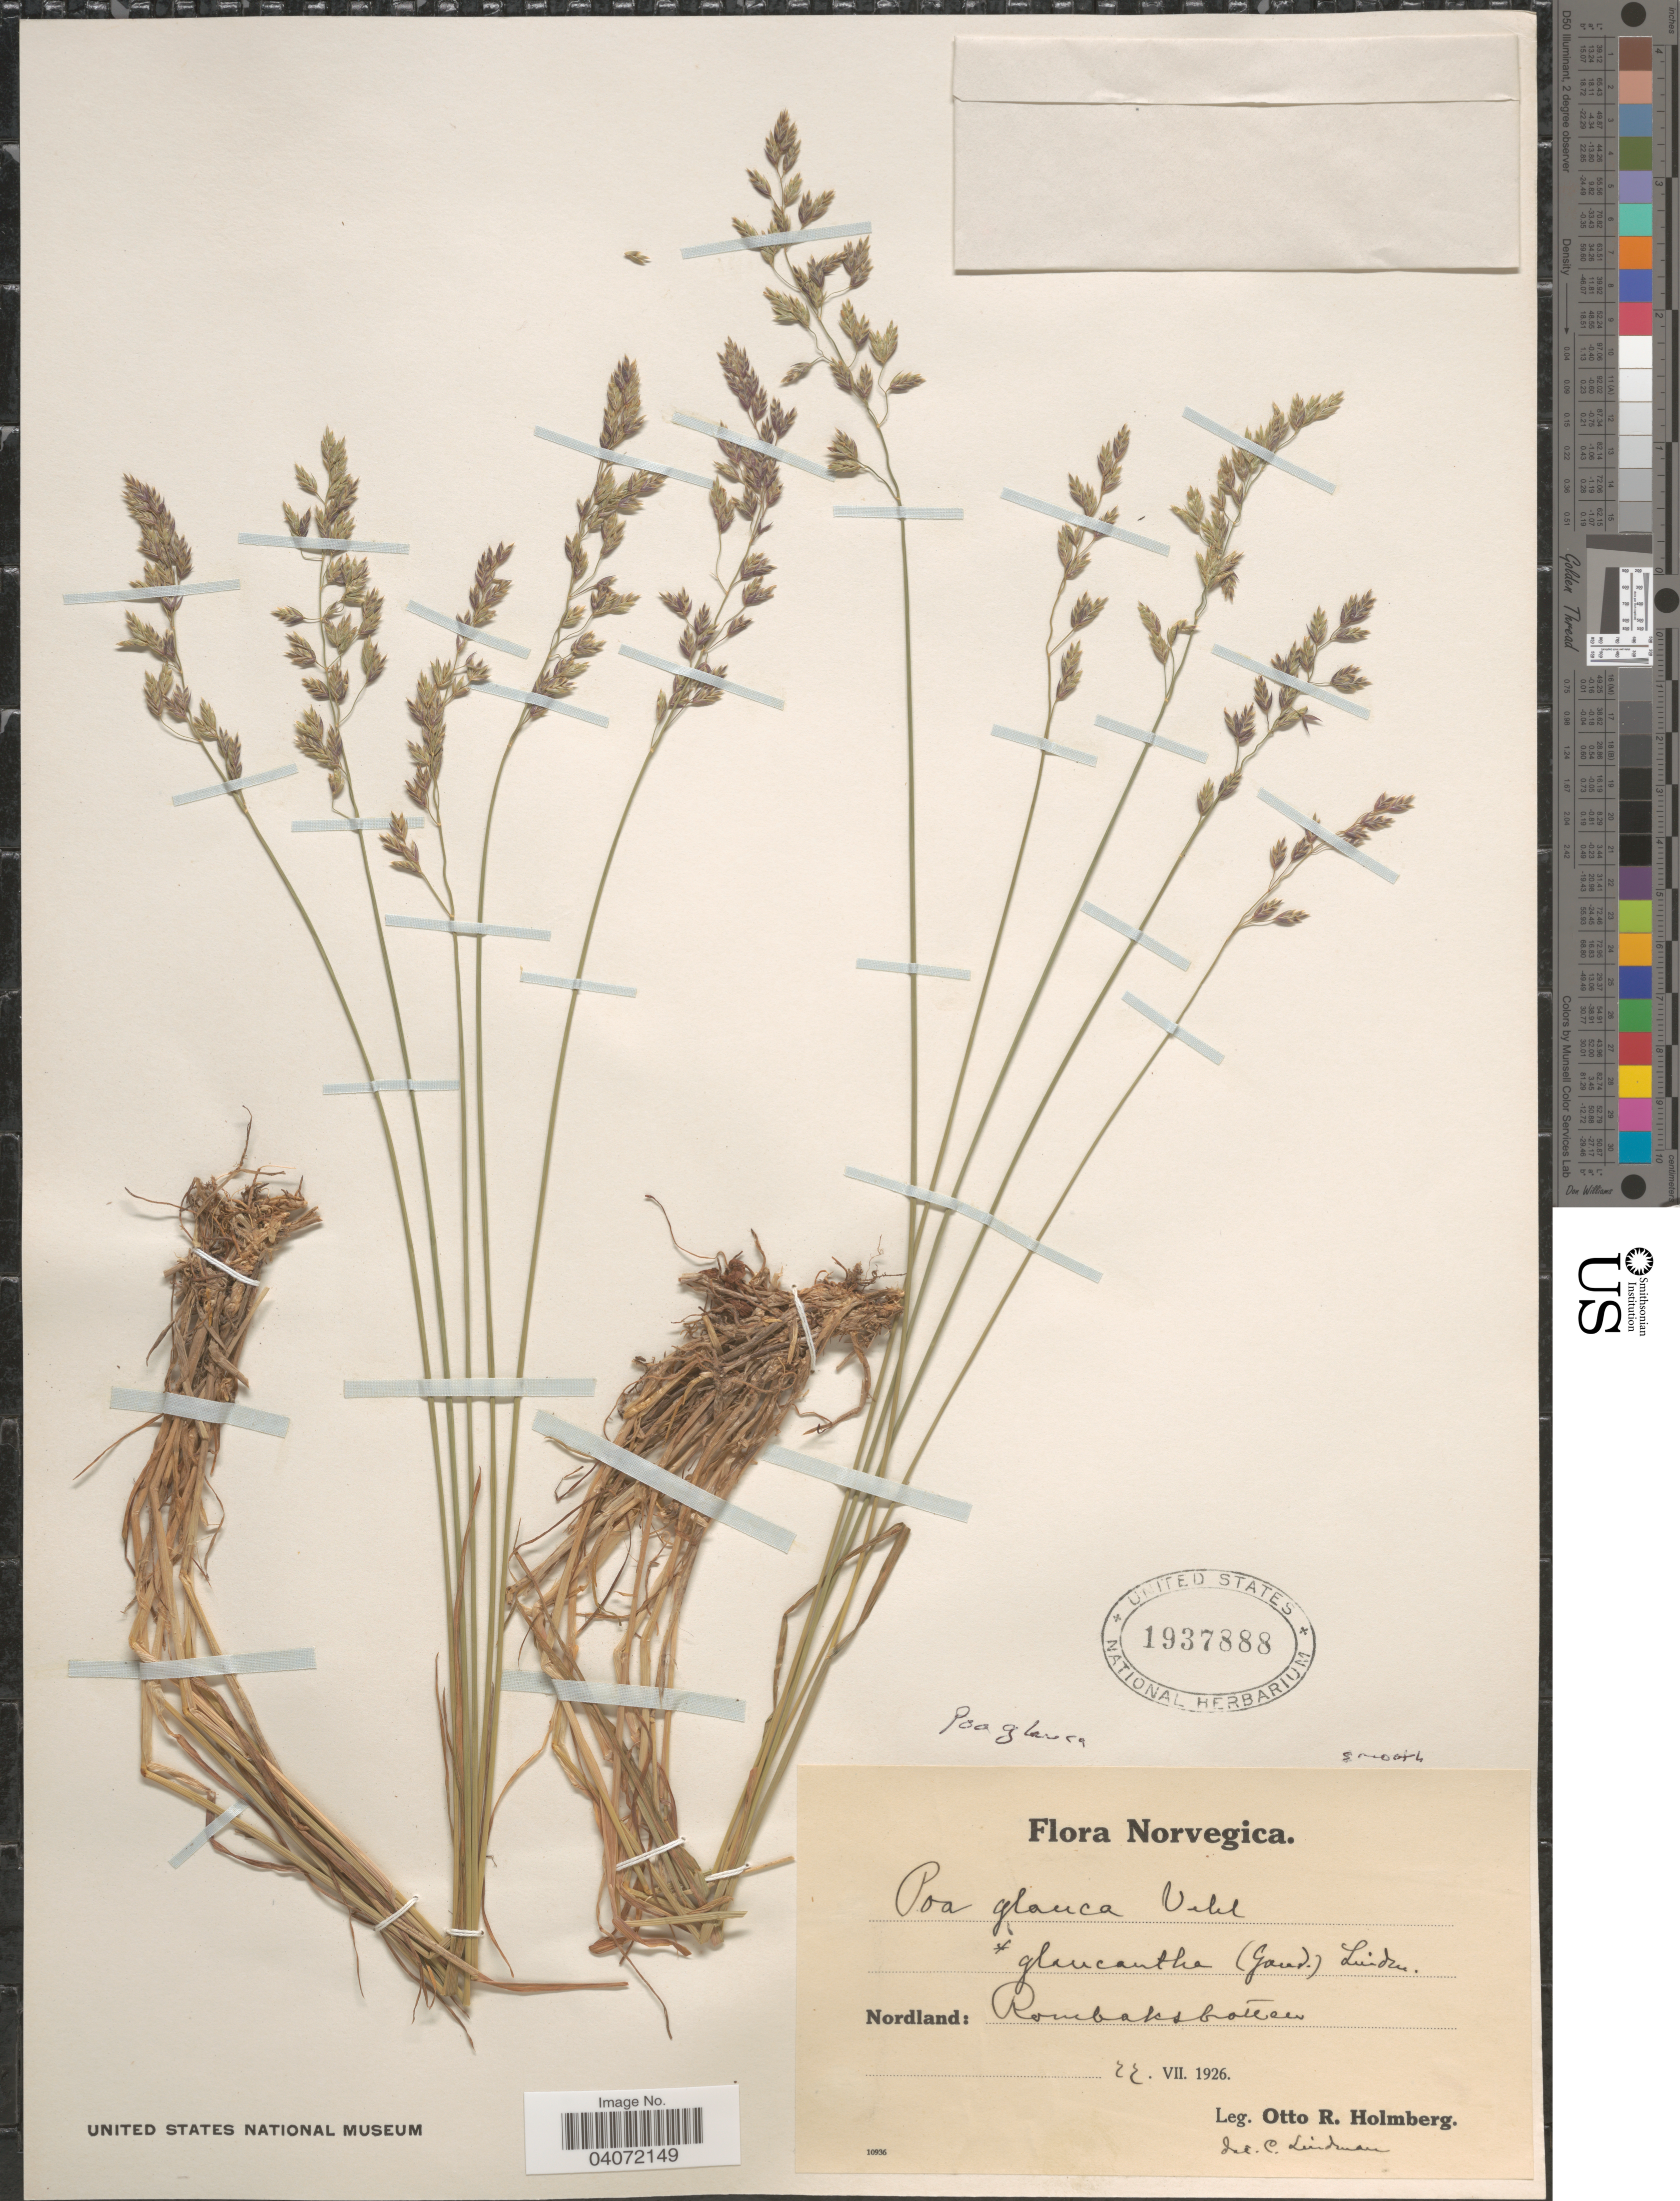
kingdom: Plantae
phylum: Tracheophyta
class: Liliopsida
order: Poales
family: Poaceae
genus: Poa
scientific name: Poa glauca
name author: Vahl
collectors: O. Holmberg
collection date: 1926-07-22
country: Norway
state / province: Nordland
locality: Norvegica. Rombaksbotten.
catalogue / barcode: US 1937888